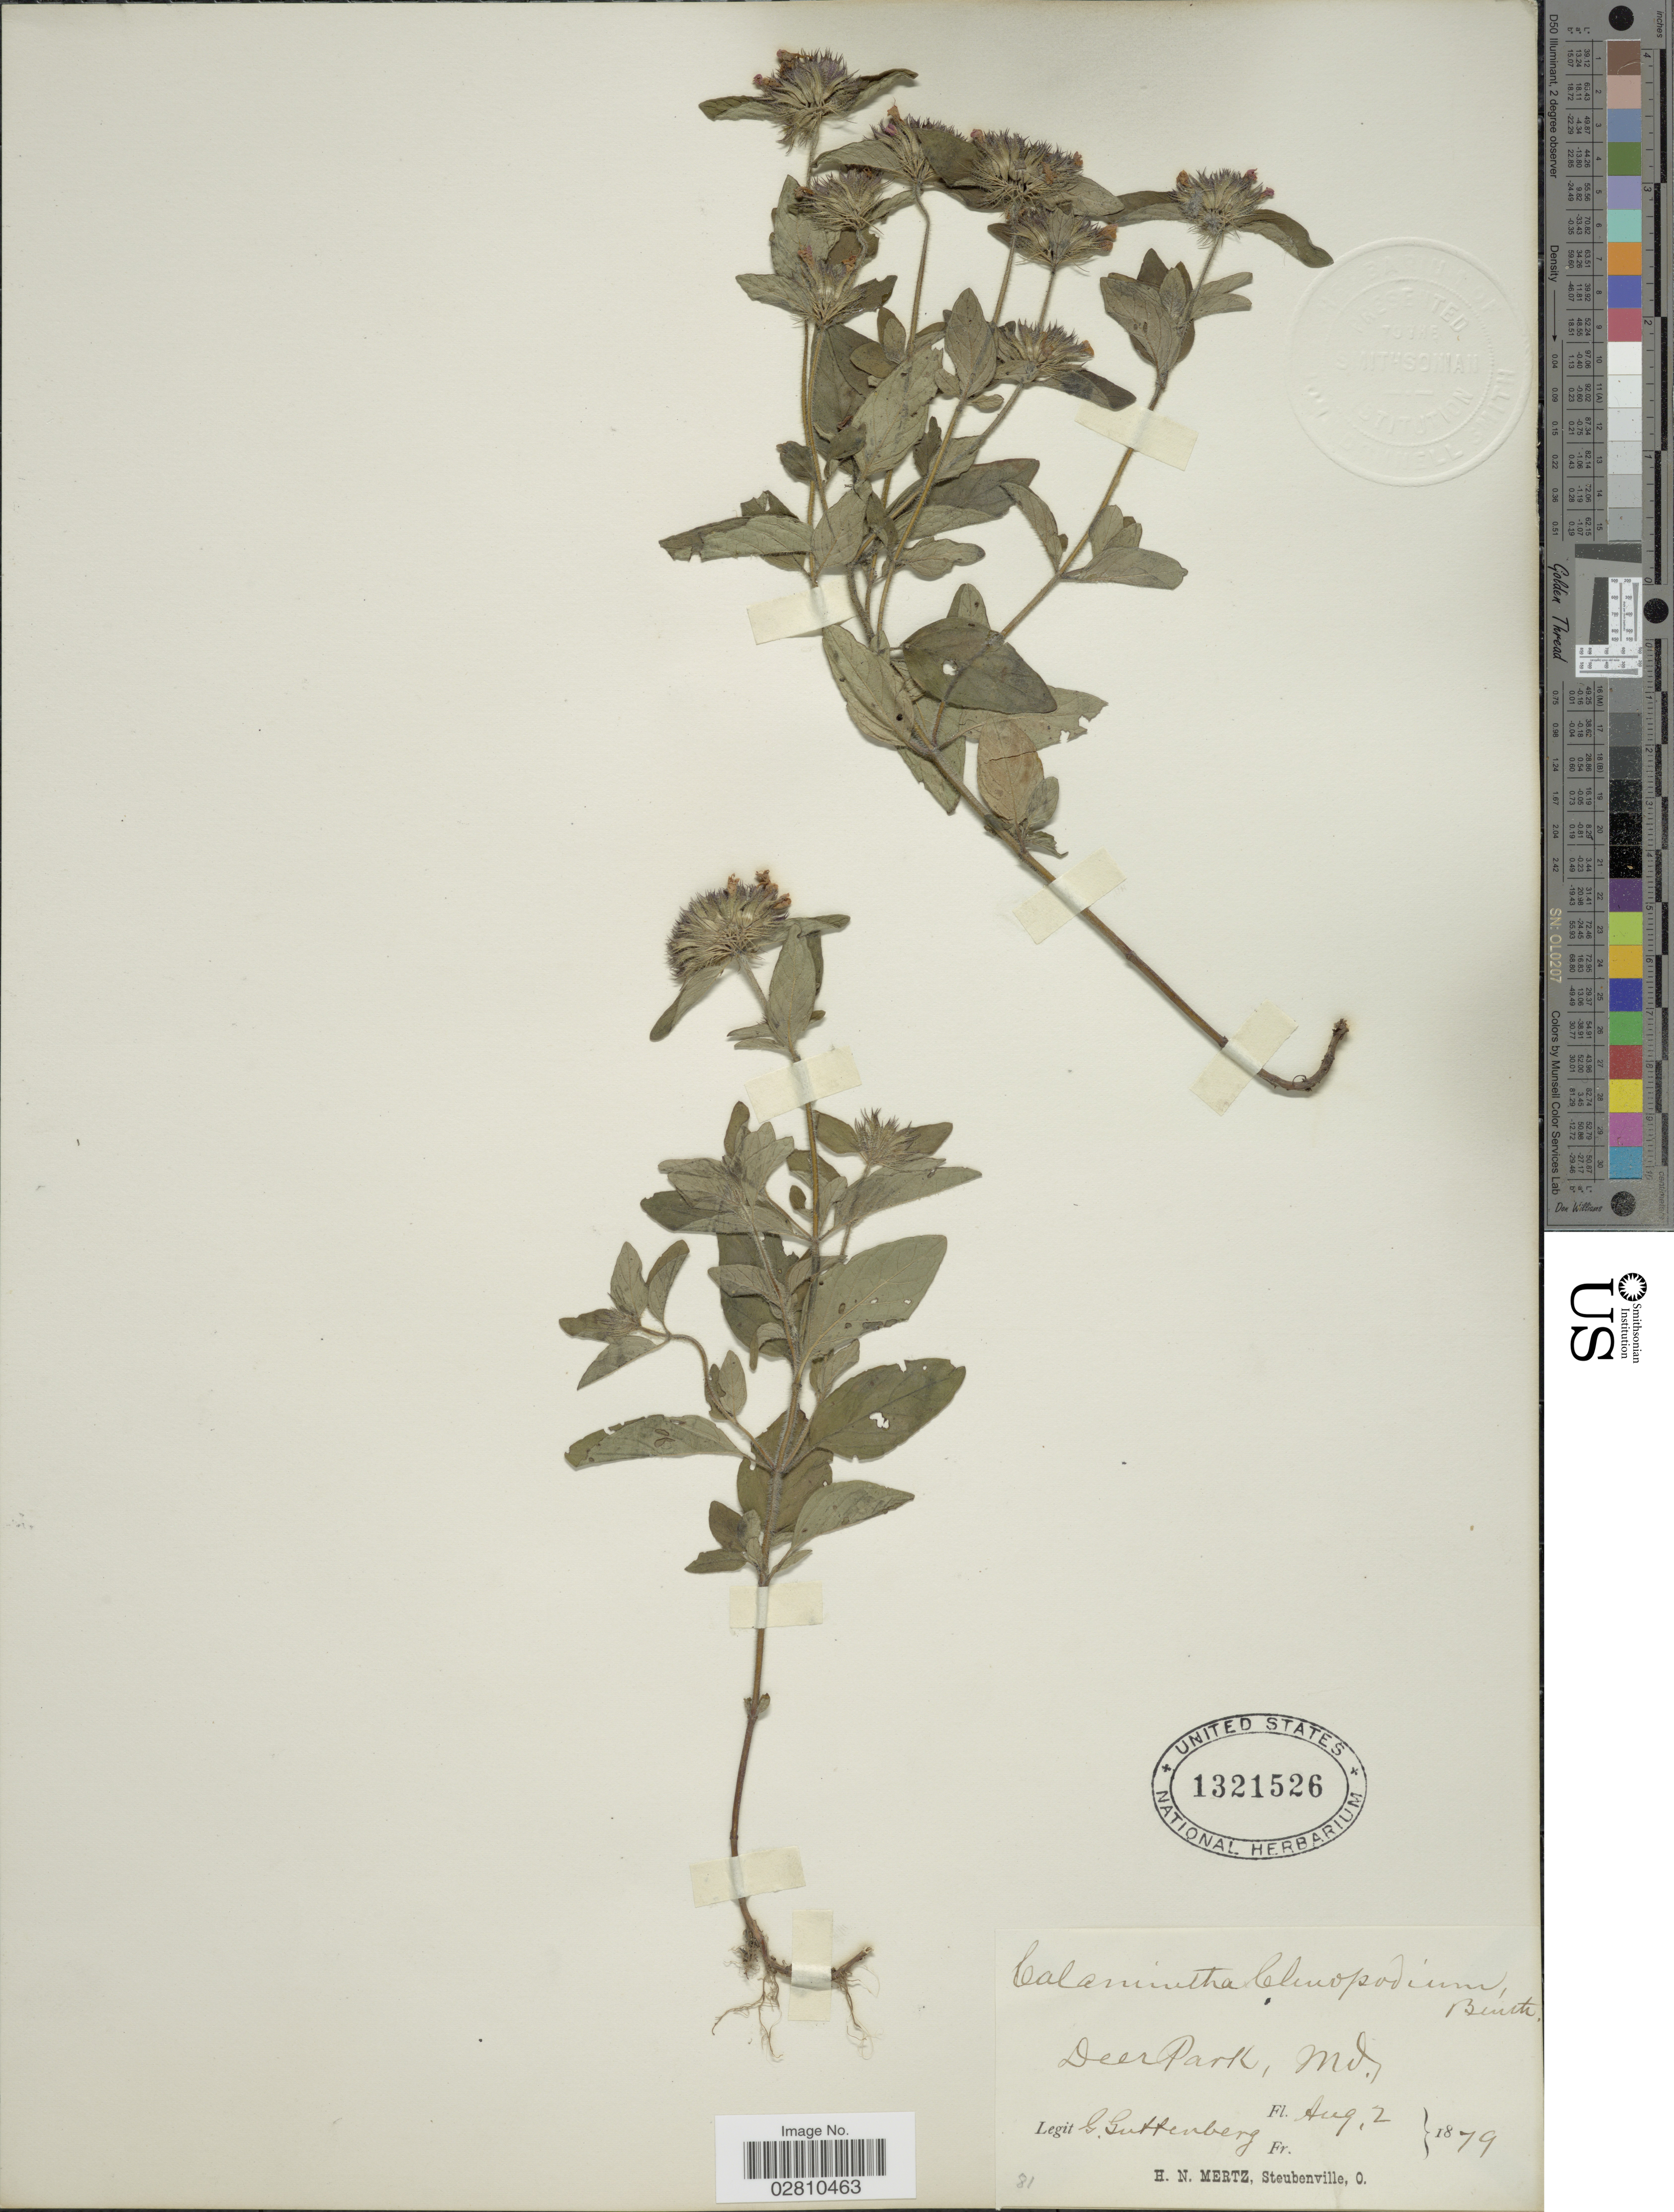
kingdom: Plantae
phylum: Tracheophyta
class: Magnoliopsida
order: Lamiales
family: Lamiaceae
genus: Clinopodium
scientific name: Clinopodium vulgare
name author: L.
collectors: G. Guttenberg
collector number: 81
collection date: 1879-08-02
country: United States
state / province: Maryland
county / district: Garrett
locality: Deer Park, Md.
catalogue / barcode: US 1321526